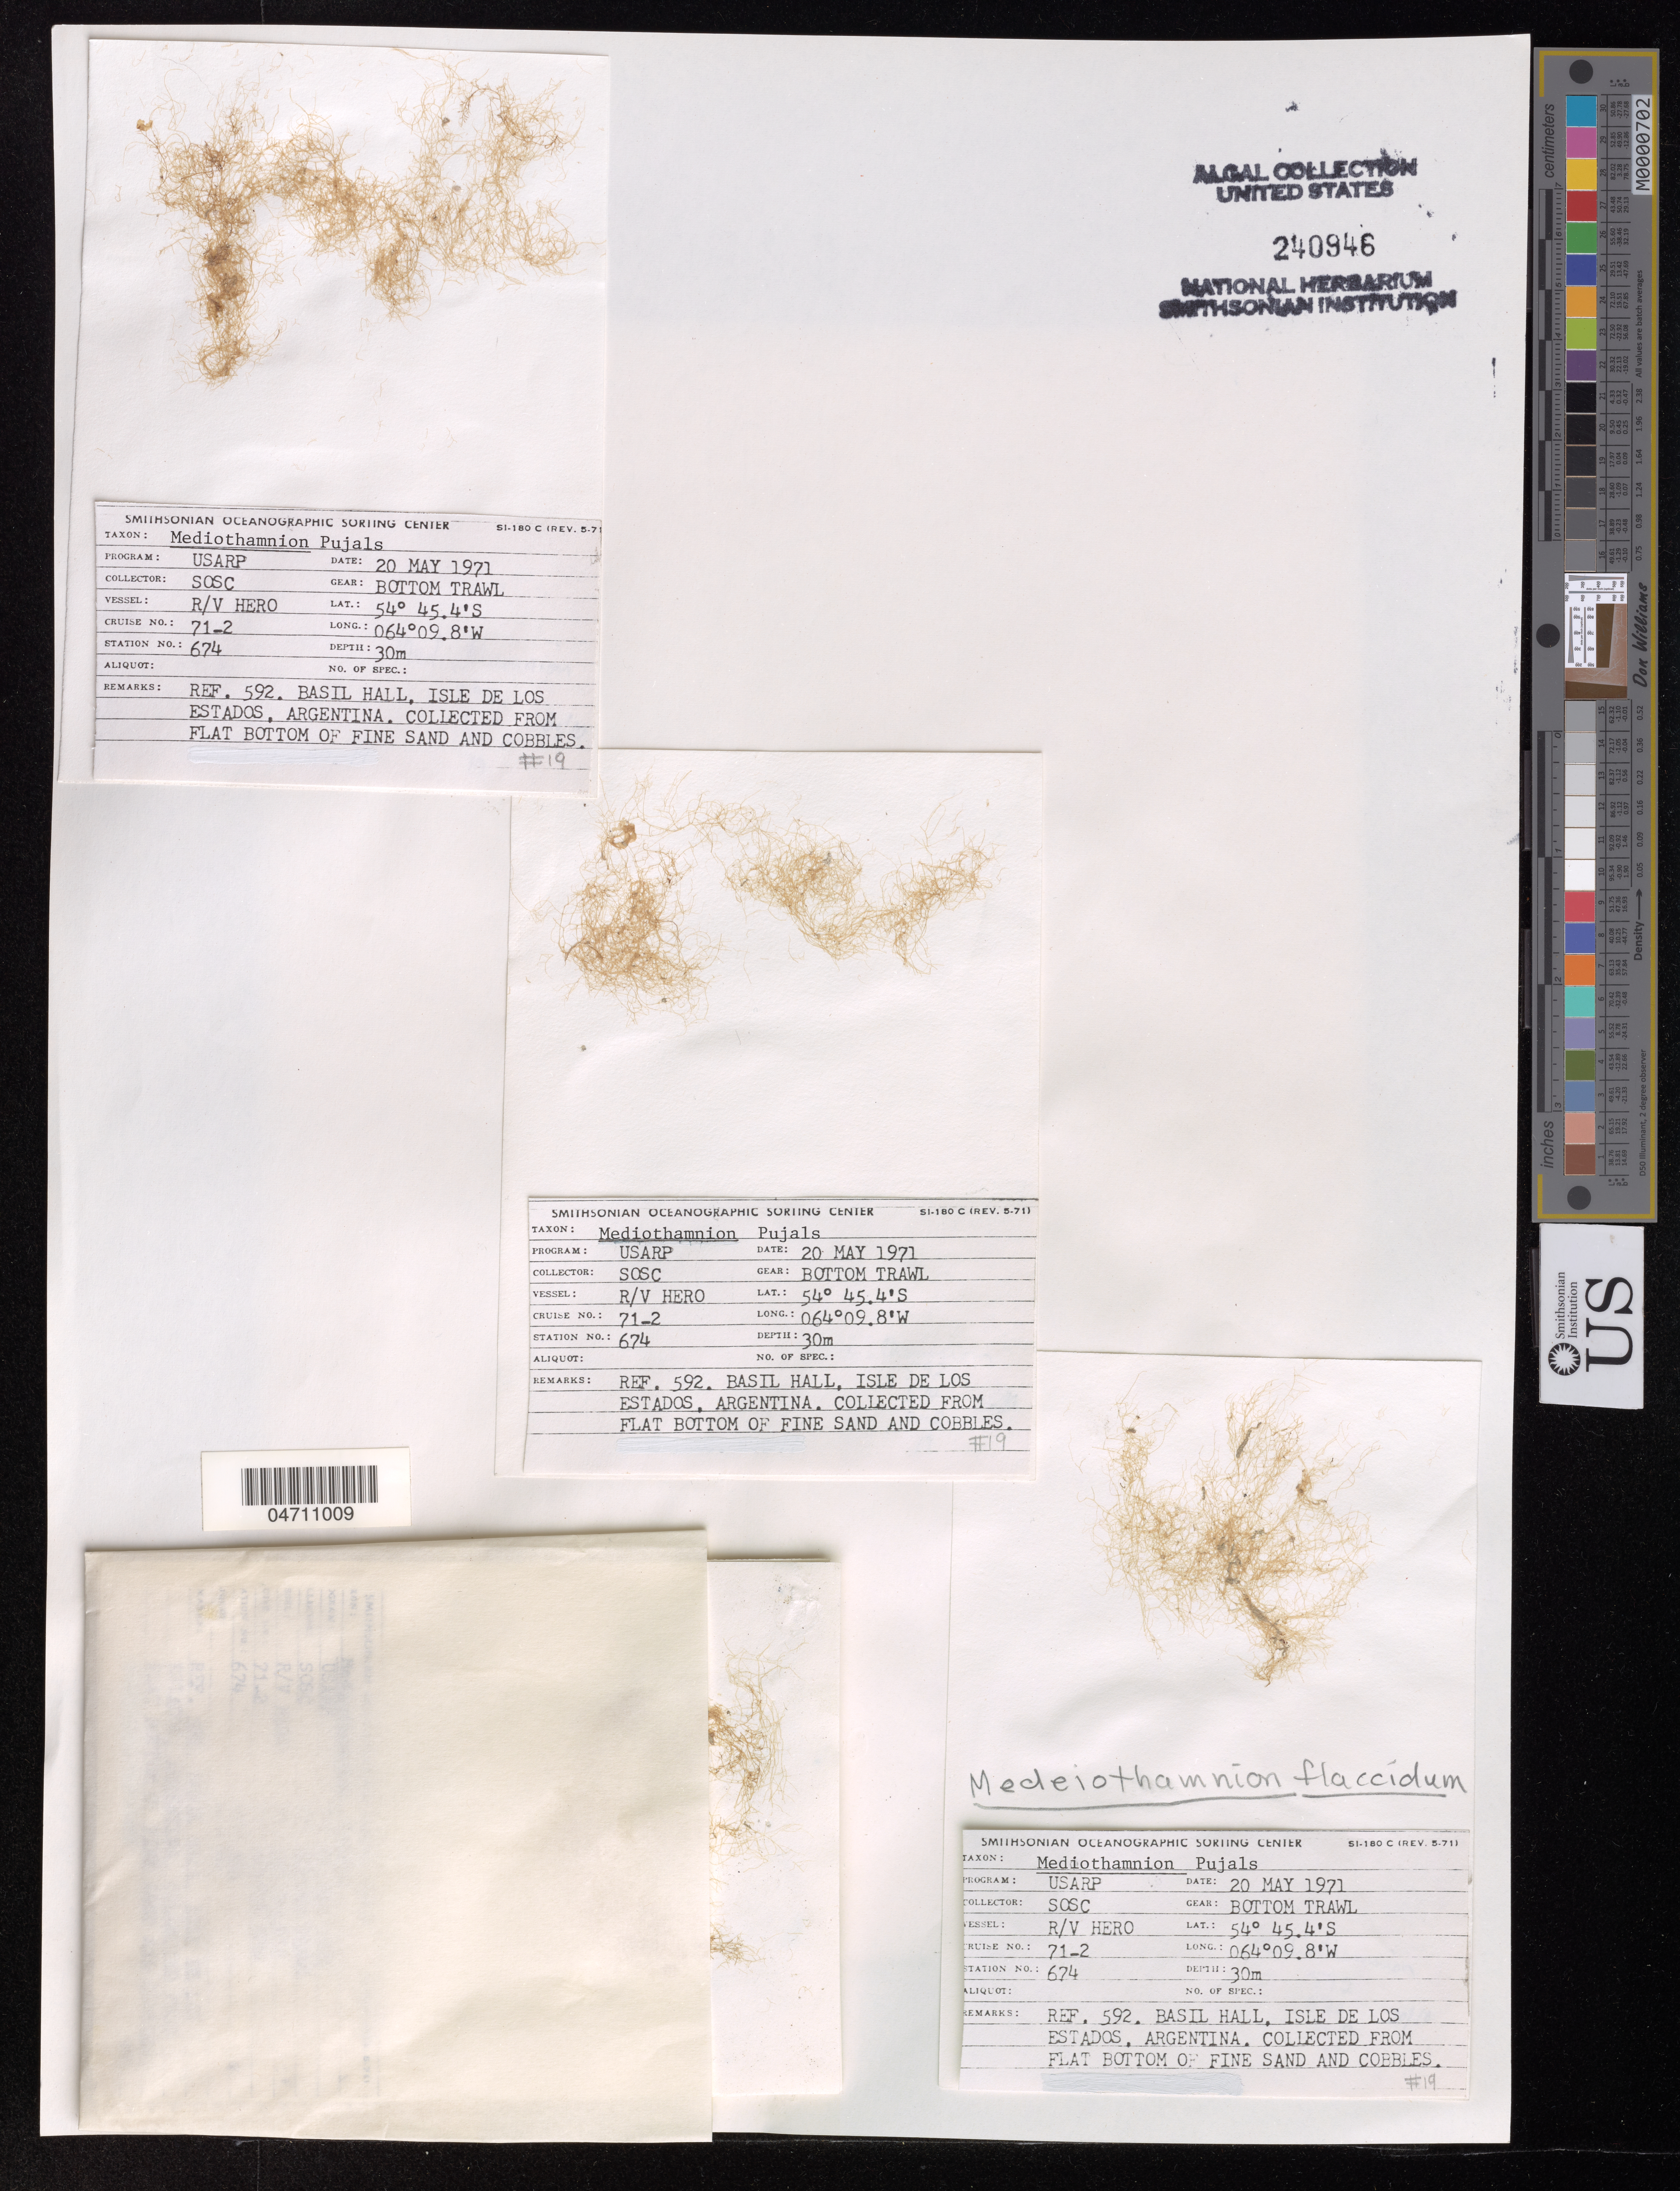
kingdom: Plantae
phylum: Rhodophyta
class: Florideophyceae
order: Ceramiales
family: Wrangeliaceae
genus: Medeiothamnion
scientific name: Medeiothamnion flaccidum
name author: (Hooker f. & Harvey) J.F.Brauner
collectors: SOSC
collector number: Station 674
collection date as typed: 20 May 1971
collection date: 1971-05-20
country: Argentina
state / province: Tierra del Fuego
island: Isla de los Estados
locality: Puerto Basil Hall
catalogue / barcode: US 240946